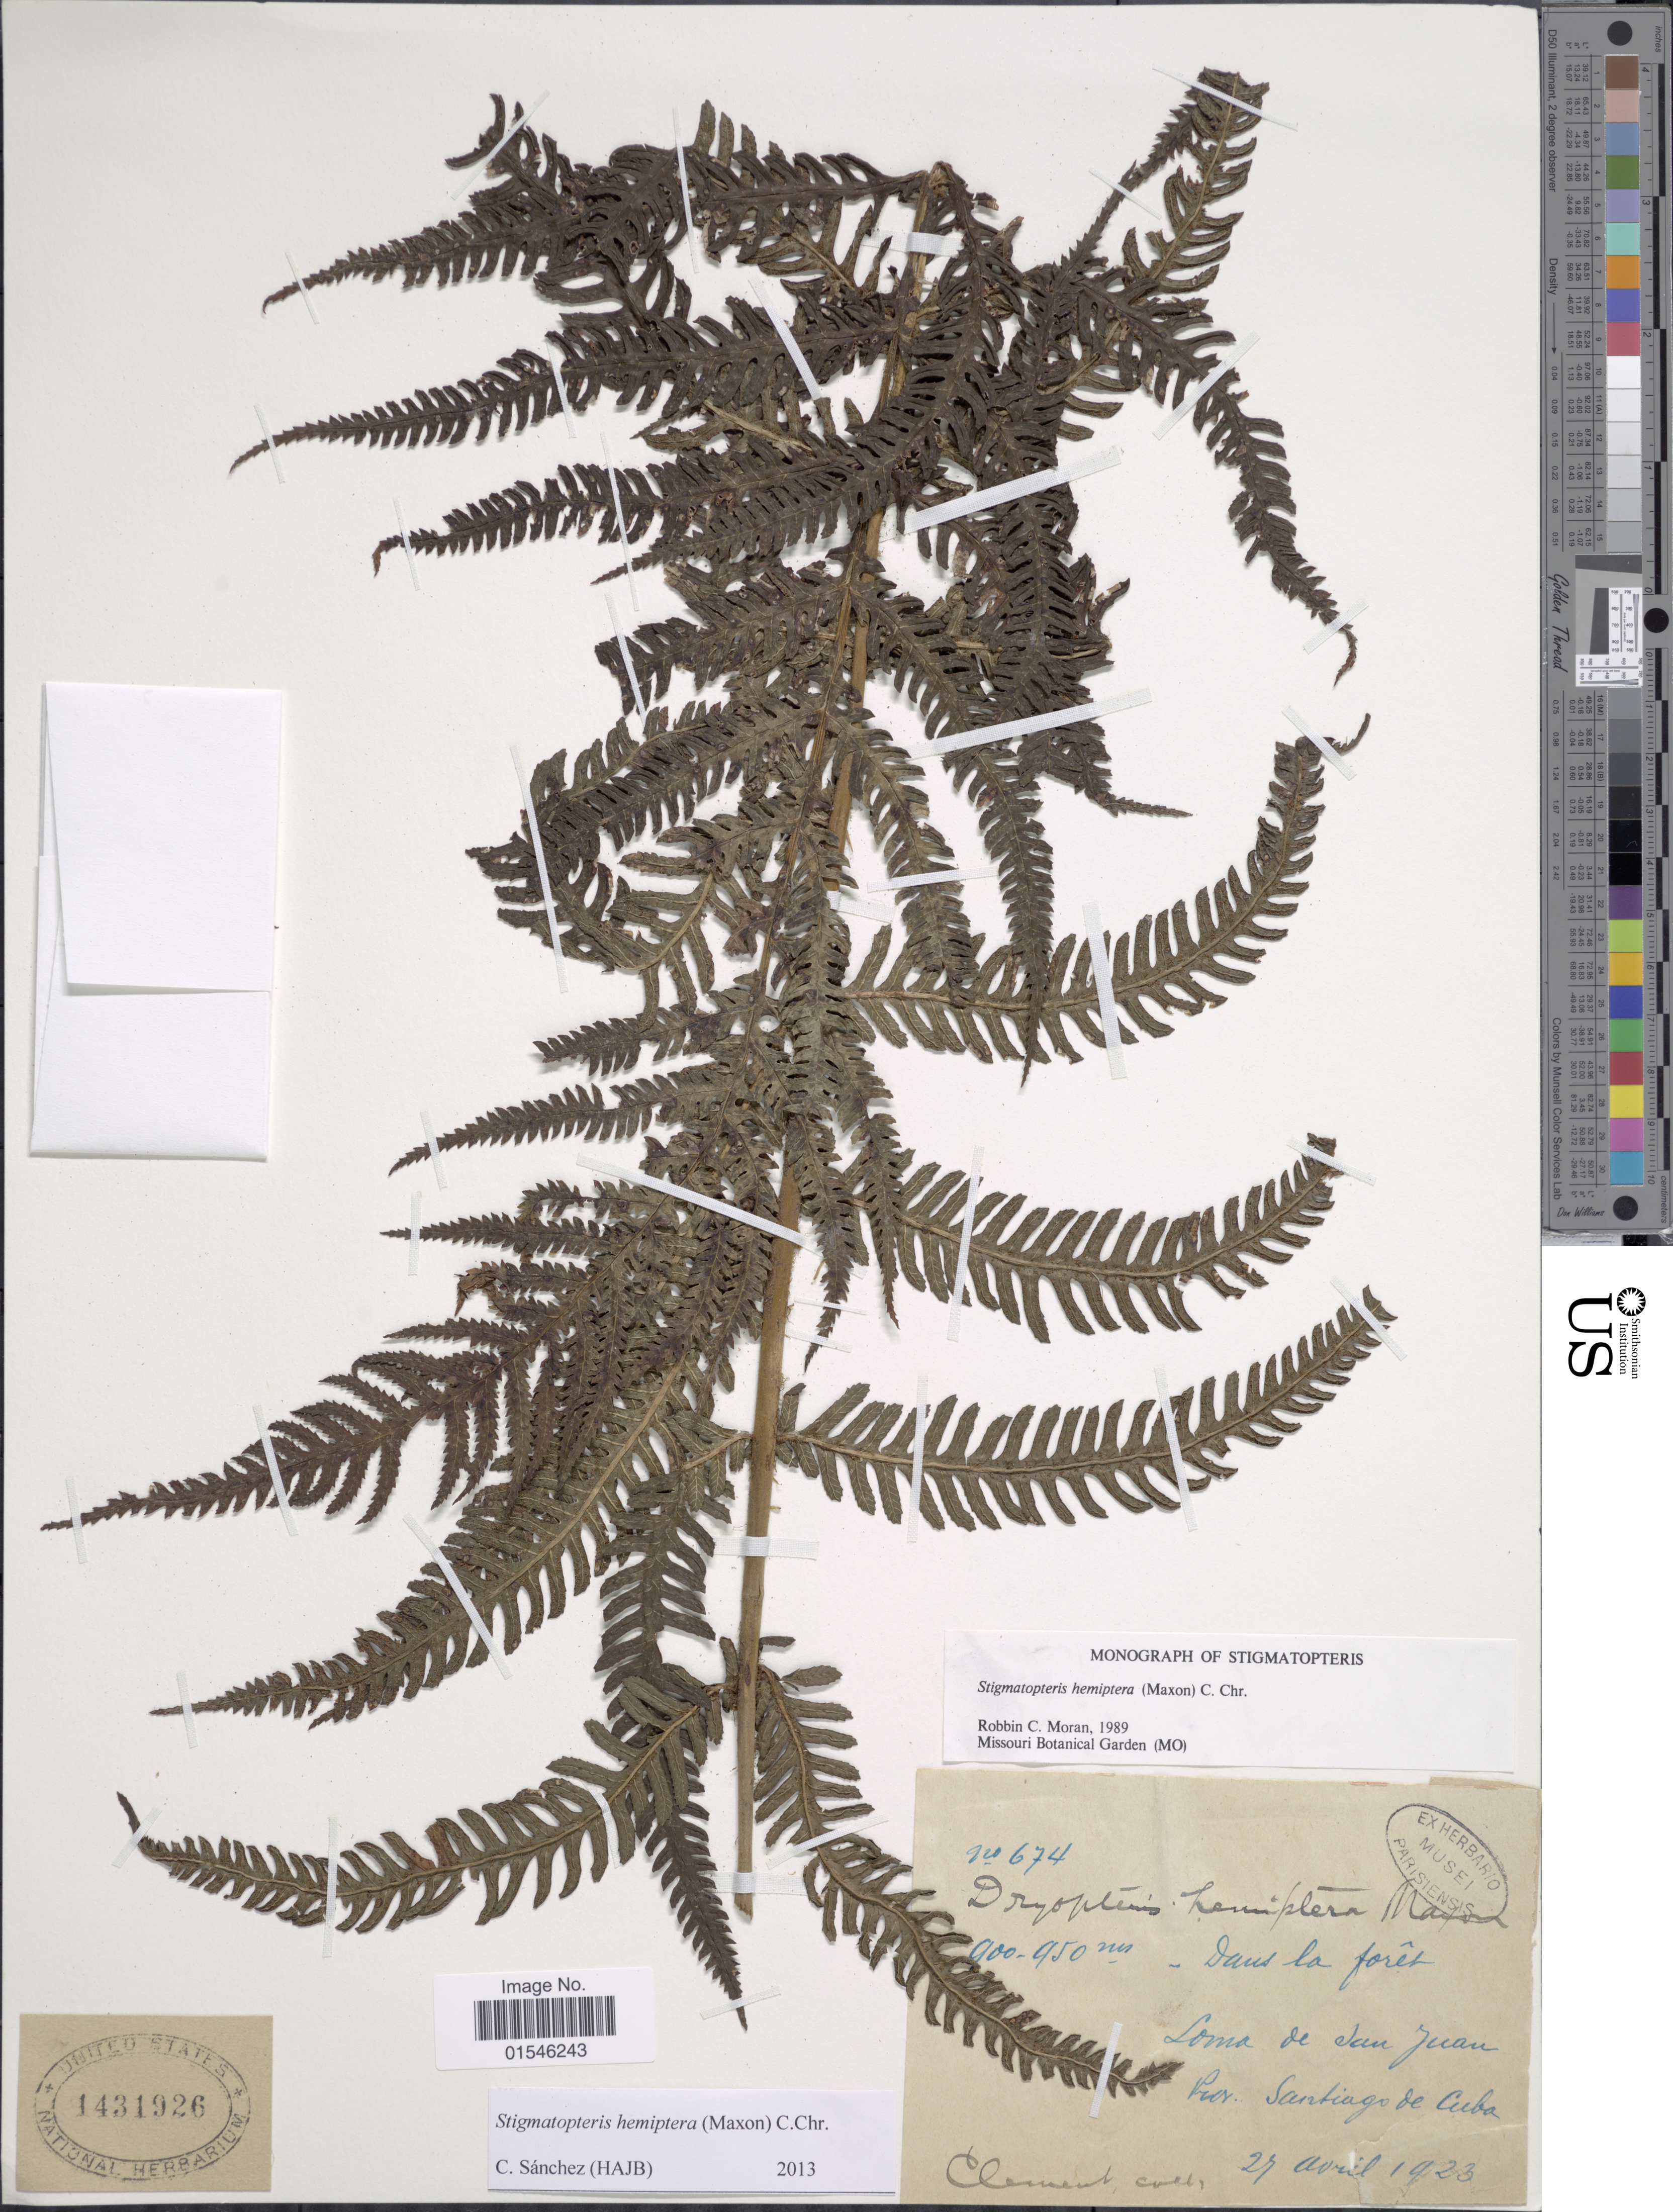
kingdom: Plantae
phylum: Tracheophyta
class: Polypodiopsida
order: Polypodiales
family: Dryopteridaceae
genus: Stigmatopteris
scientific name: Stigmatopteris hemiptera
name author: (Maxon) C. Chr.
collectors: -. Clement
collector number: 674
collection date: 1923-04-27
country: Cuba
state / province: Santiago de Cuba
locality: Dans ala forêt, Loma de San Juan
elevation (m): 900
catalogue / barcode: US 1431926